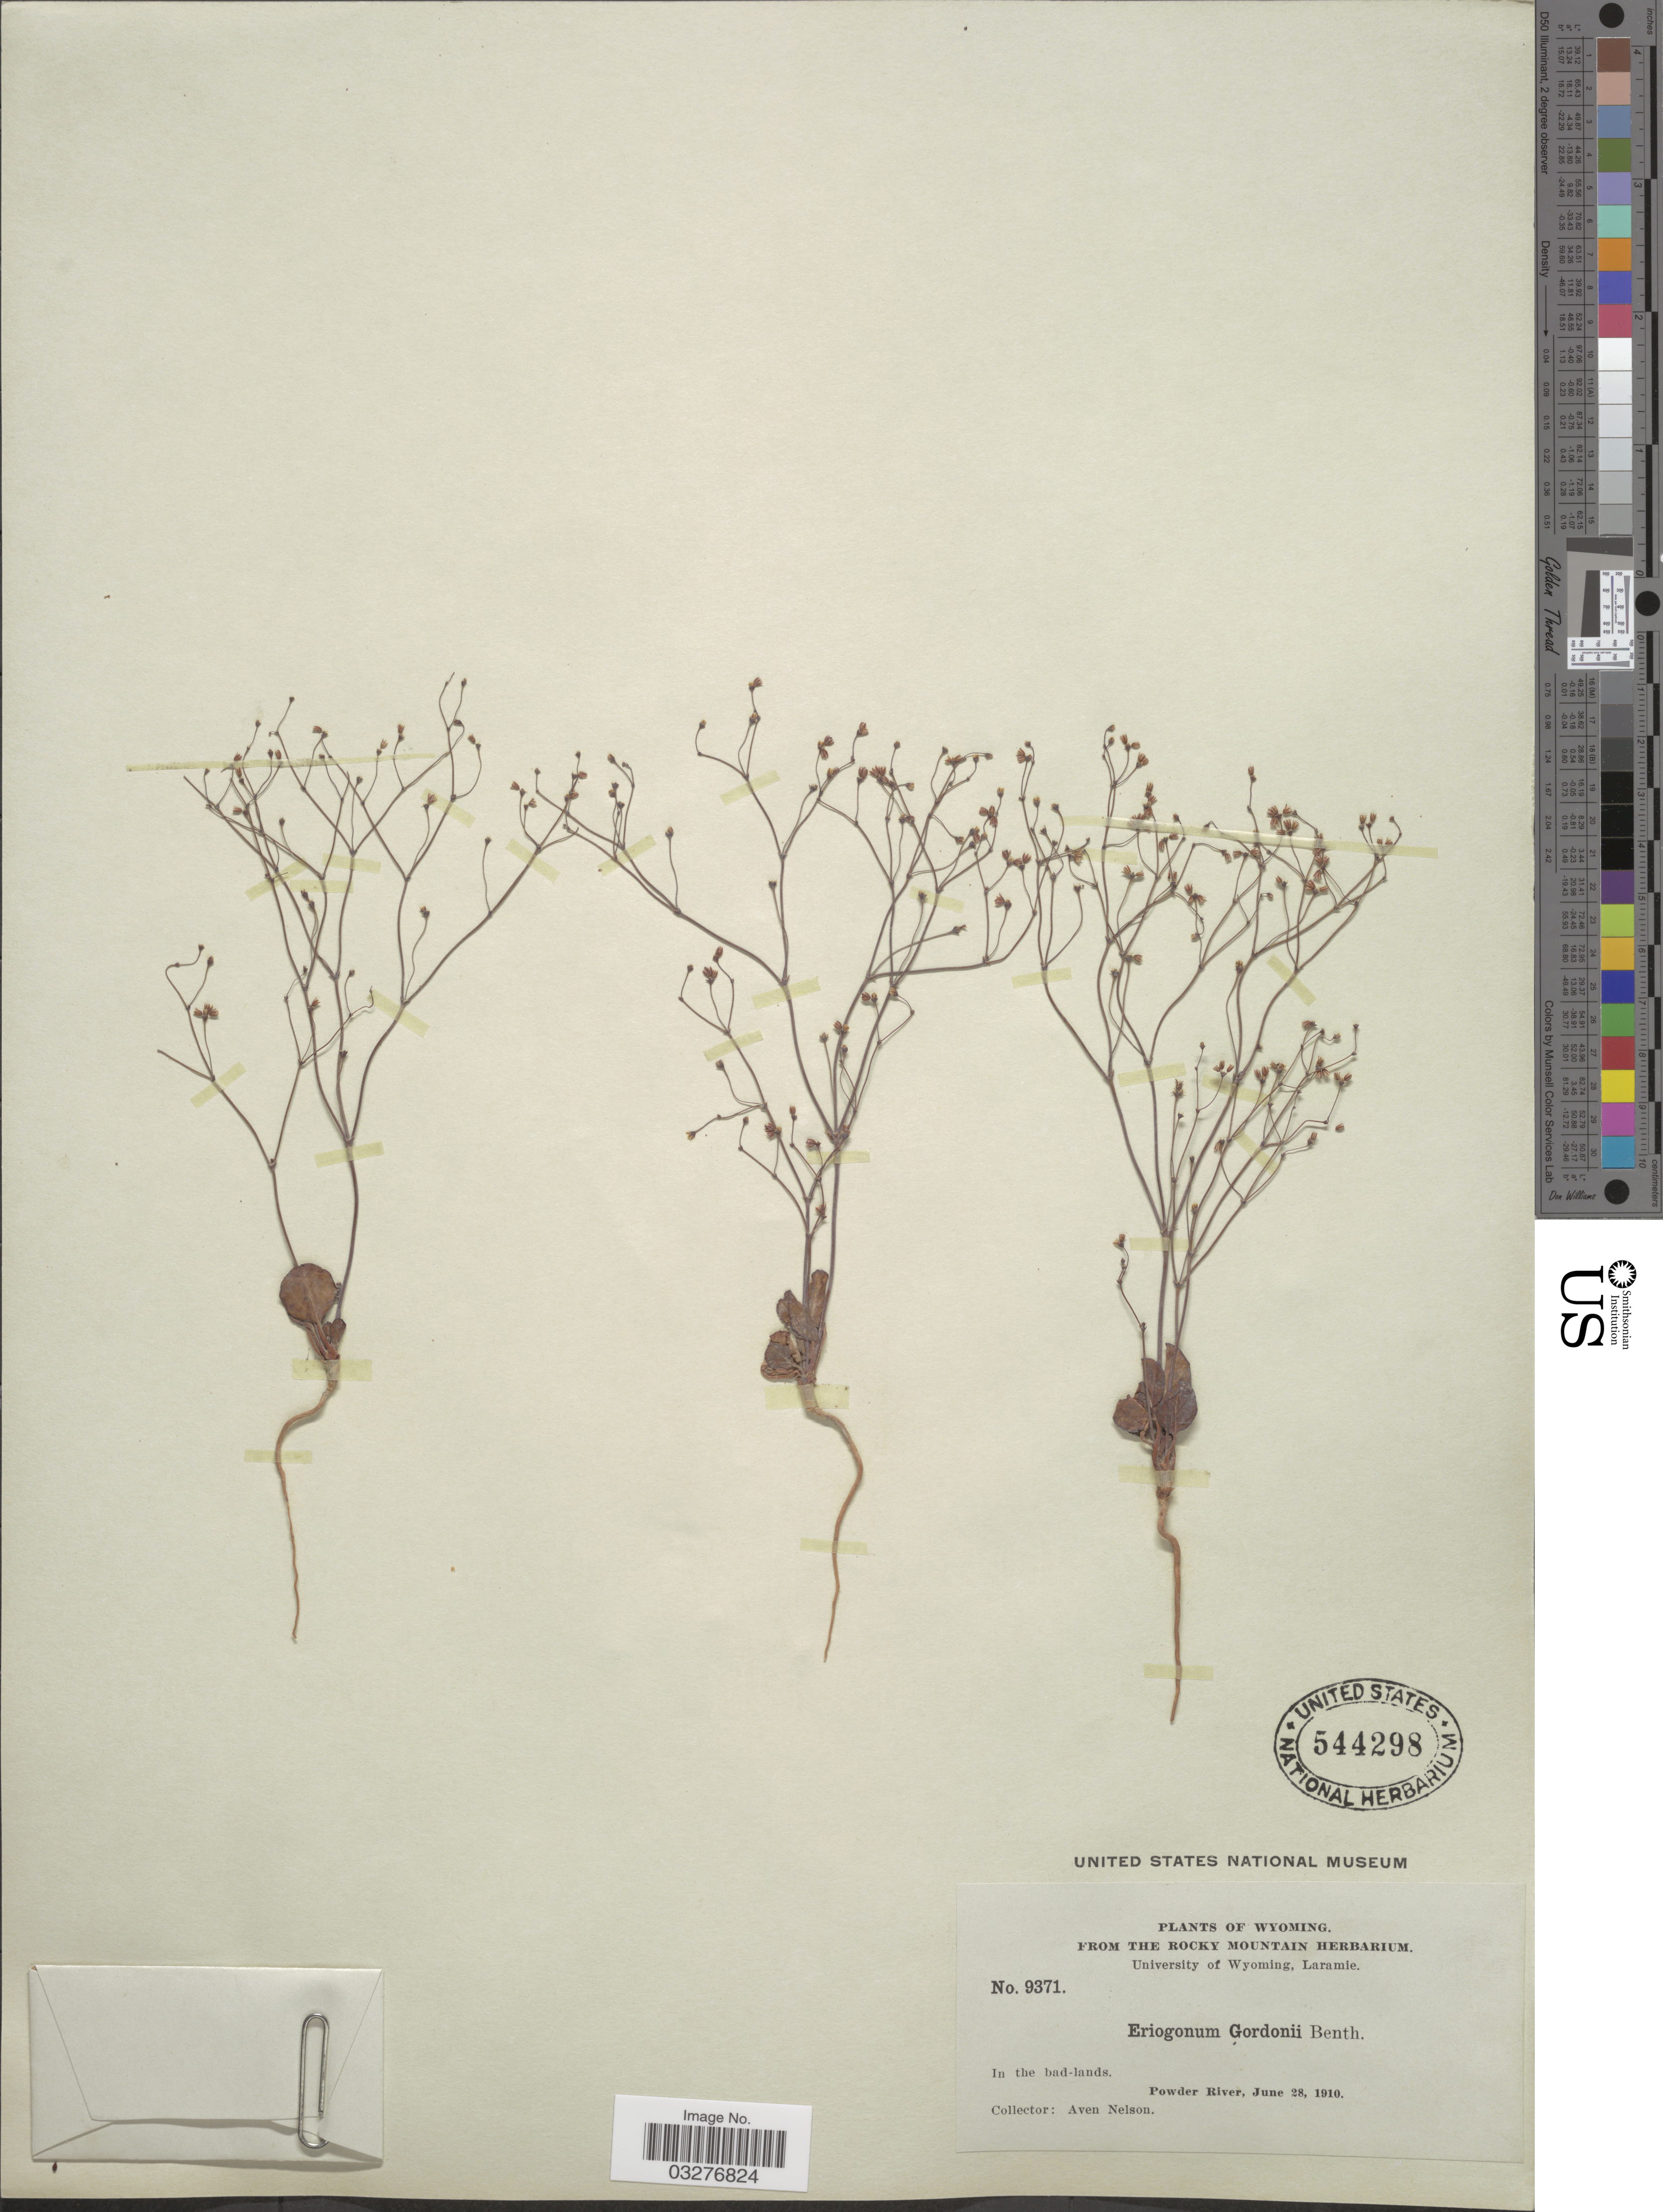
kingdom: Plantae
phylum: Tracheophyta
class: Magnoliopsida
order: Caryophyllales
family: Polygonaceae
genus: Eriogonum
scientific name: Eriogonum gordonii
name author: Benth.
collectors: A. Nelson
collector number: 9371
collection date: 1910-06-28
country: United States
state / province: Wyoming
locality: Powder River.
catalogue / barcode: US 544298